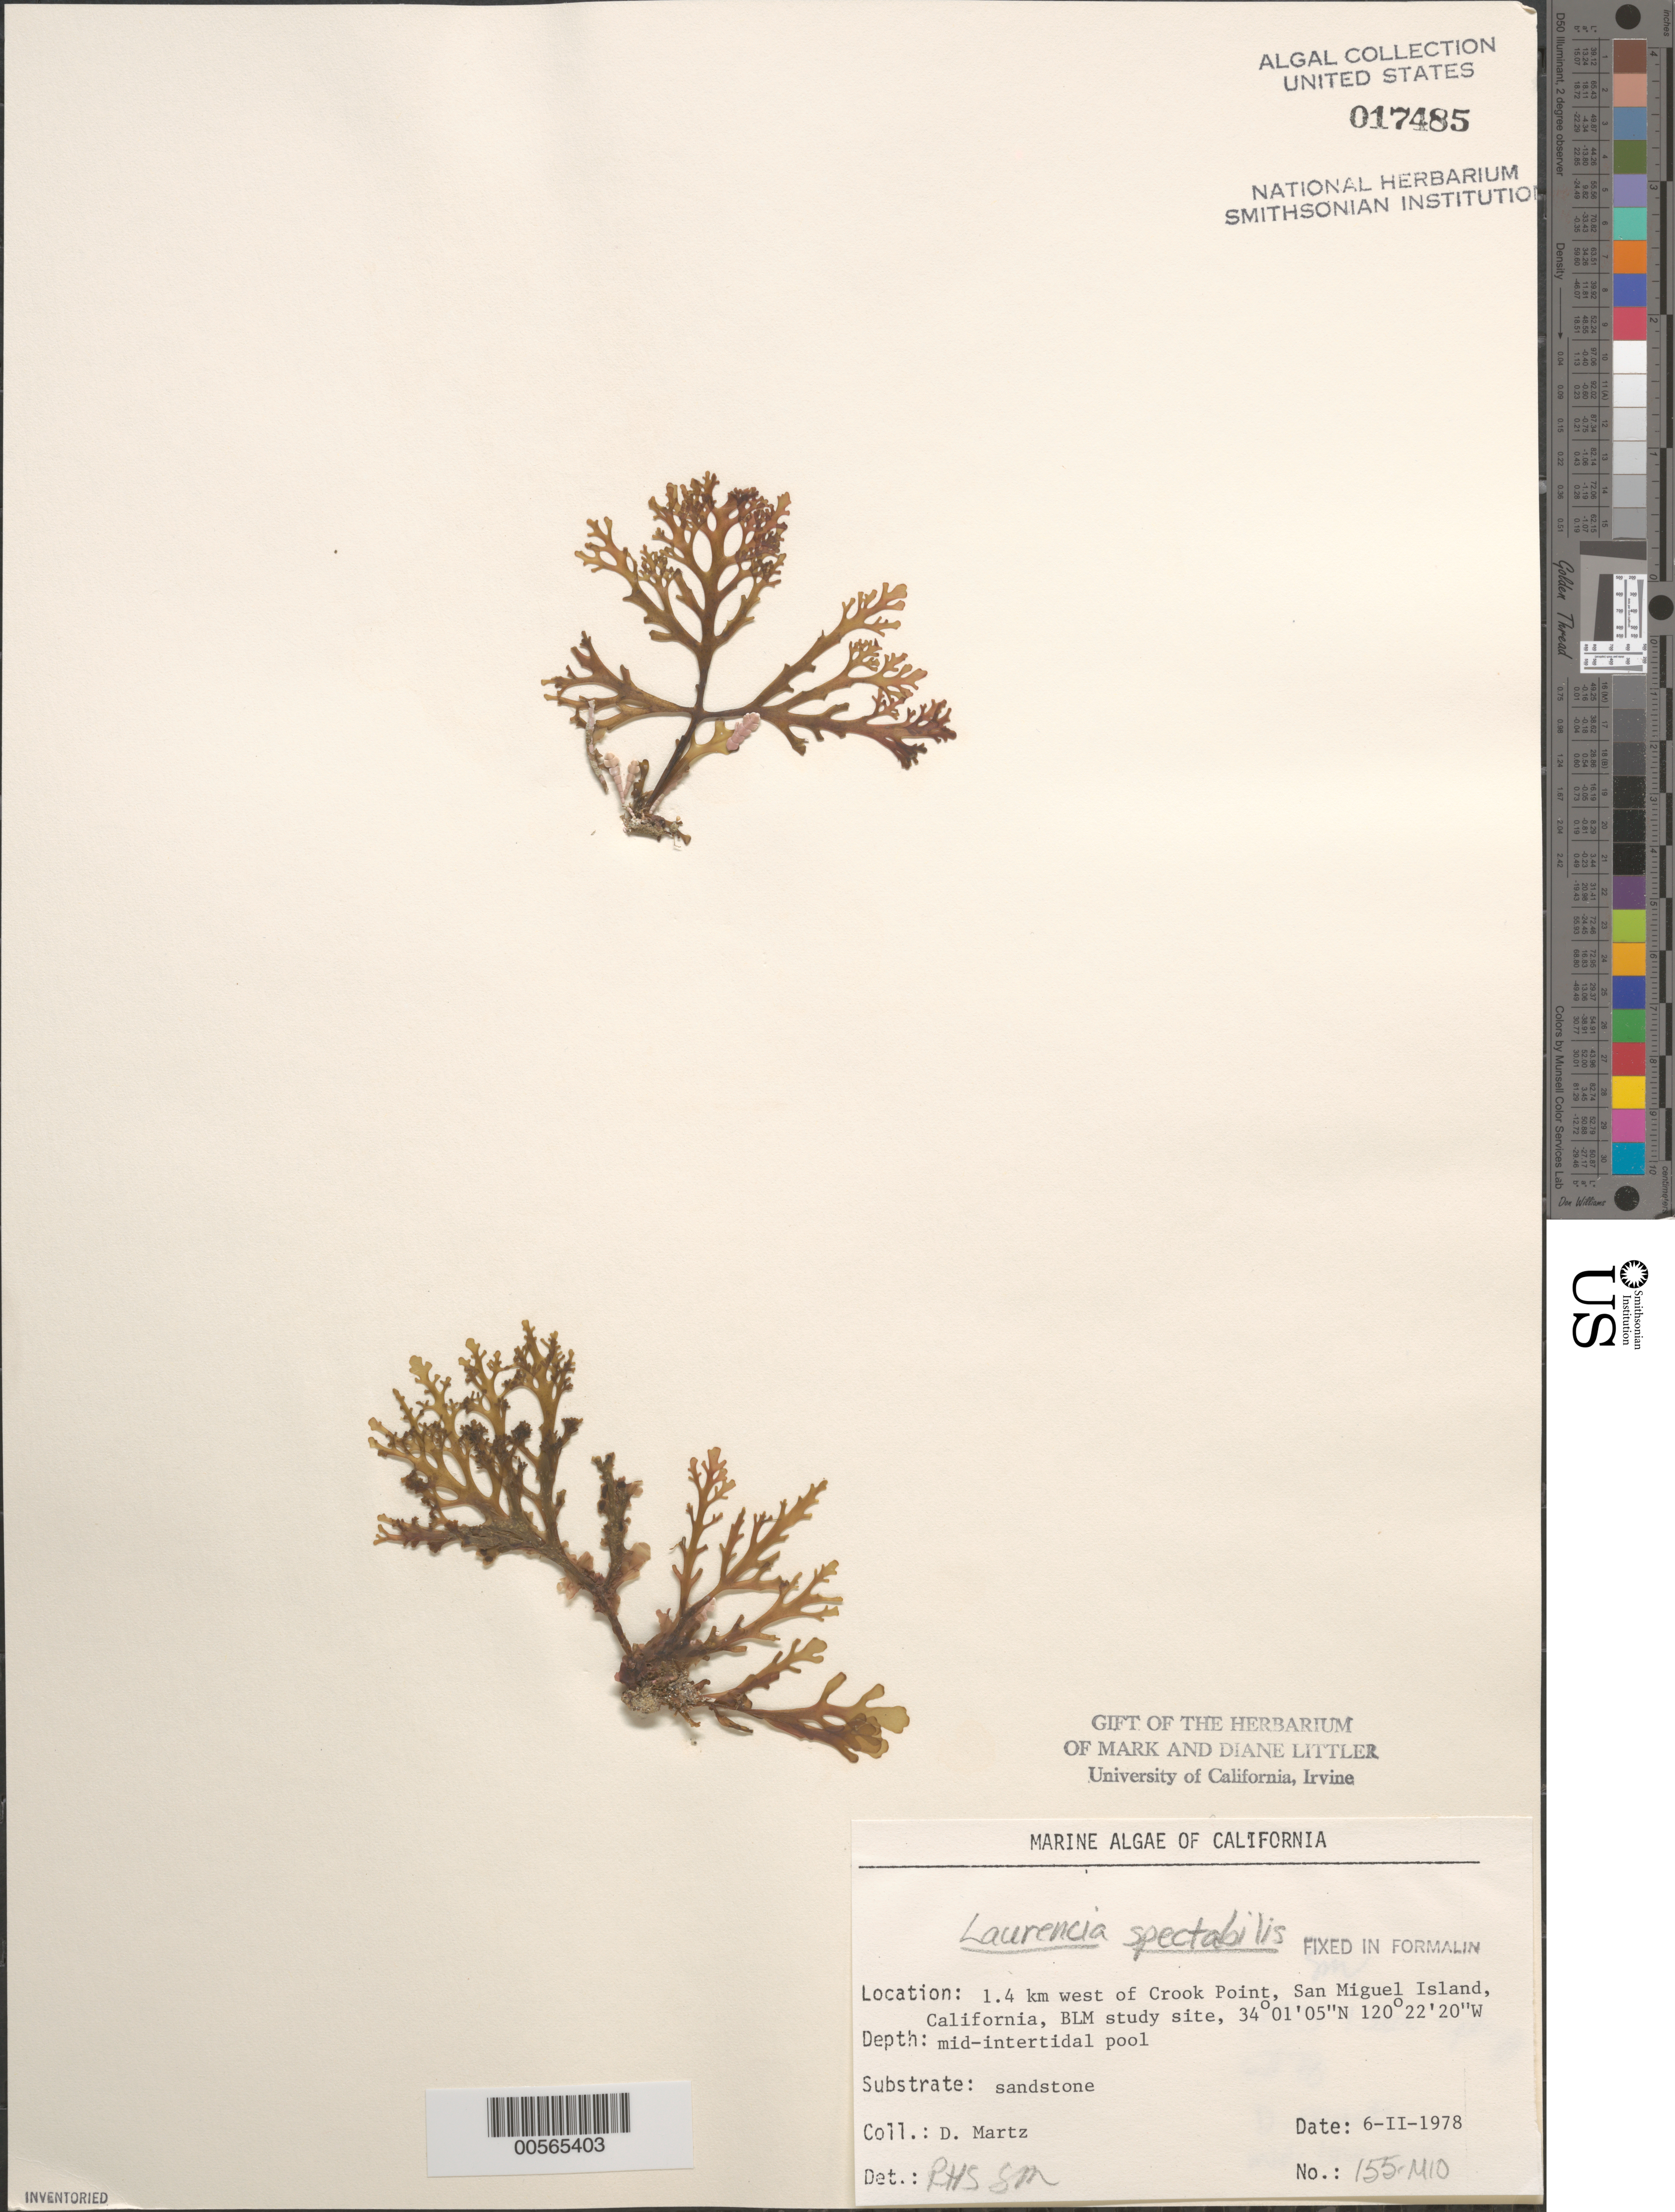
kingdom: Plantae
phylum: Rhodophyta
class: Florideophyceae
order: Ceramiales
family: Rhodomelaceae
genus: Osmundea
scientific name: Osmundea spectabilis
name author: (Postels & Rupr.) K.W. Nam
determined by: Algae name updating Project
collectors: D. Martz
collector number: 155-mio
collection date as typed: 06 Feb 1978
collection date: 1978-02-06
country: United States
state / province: California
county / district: Santa Barbara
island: San Miguel Island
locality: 1.4 km north of Crook Point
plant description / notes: BLM-SOCALBIGHT Rocky Intertidal Survey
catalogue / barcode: US 17485